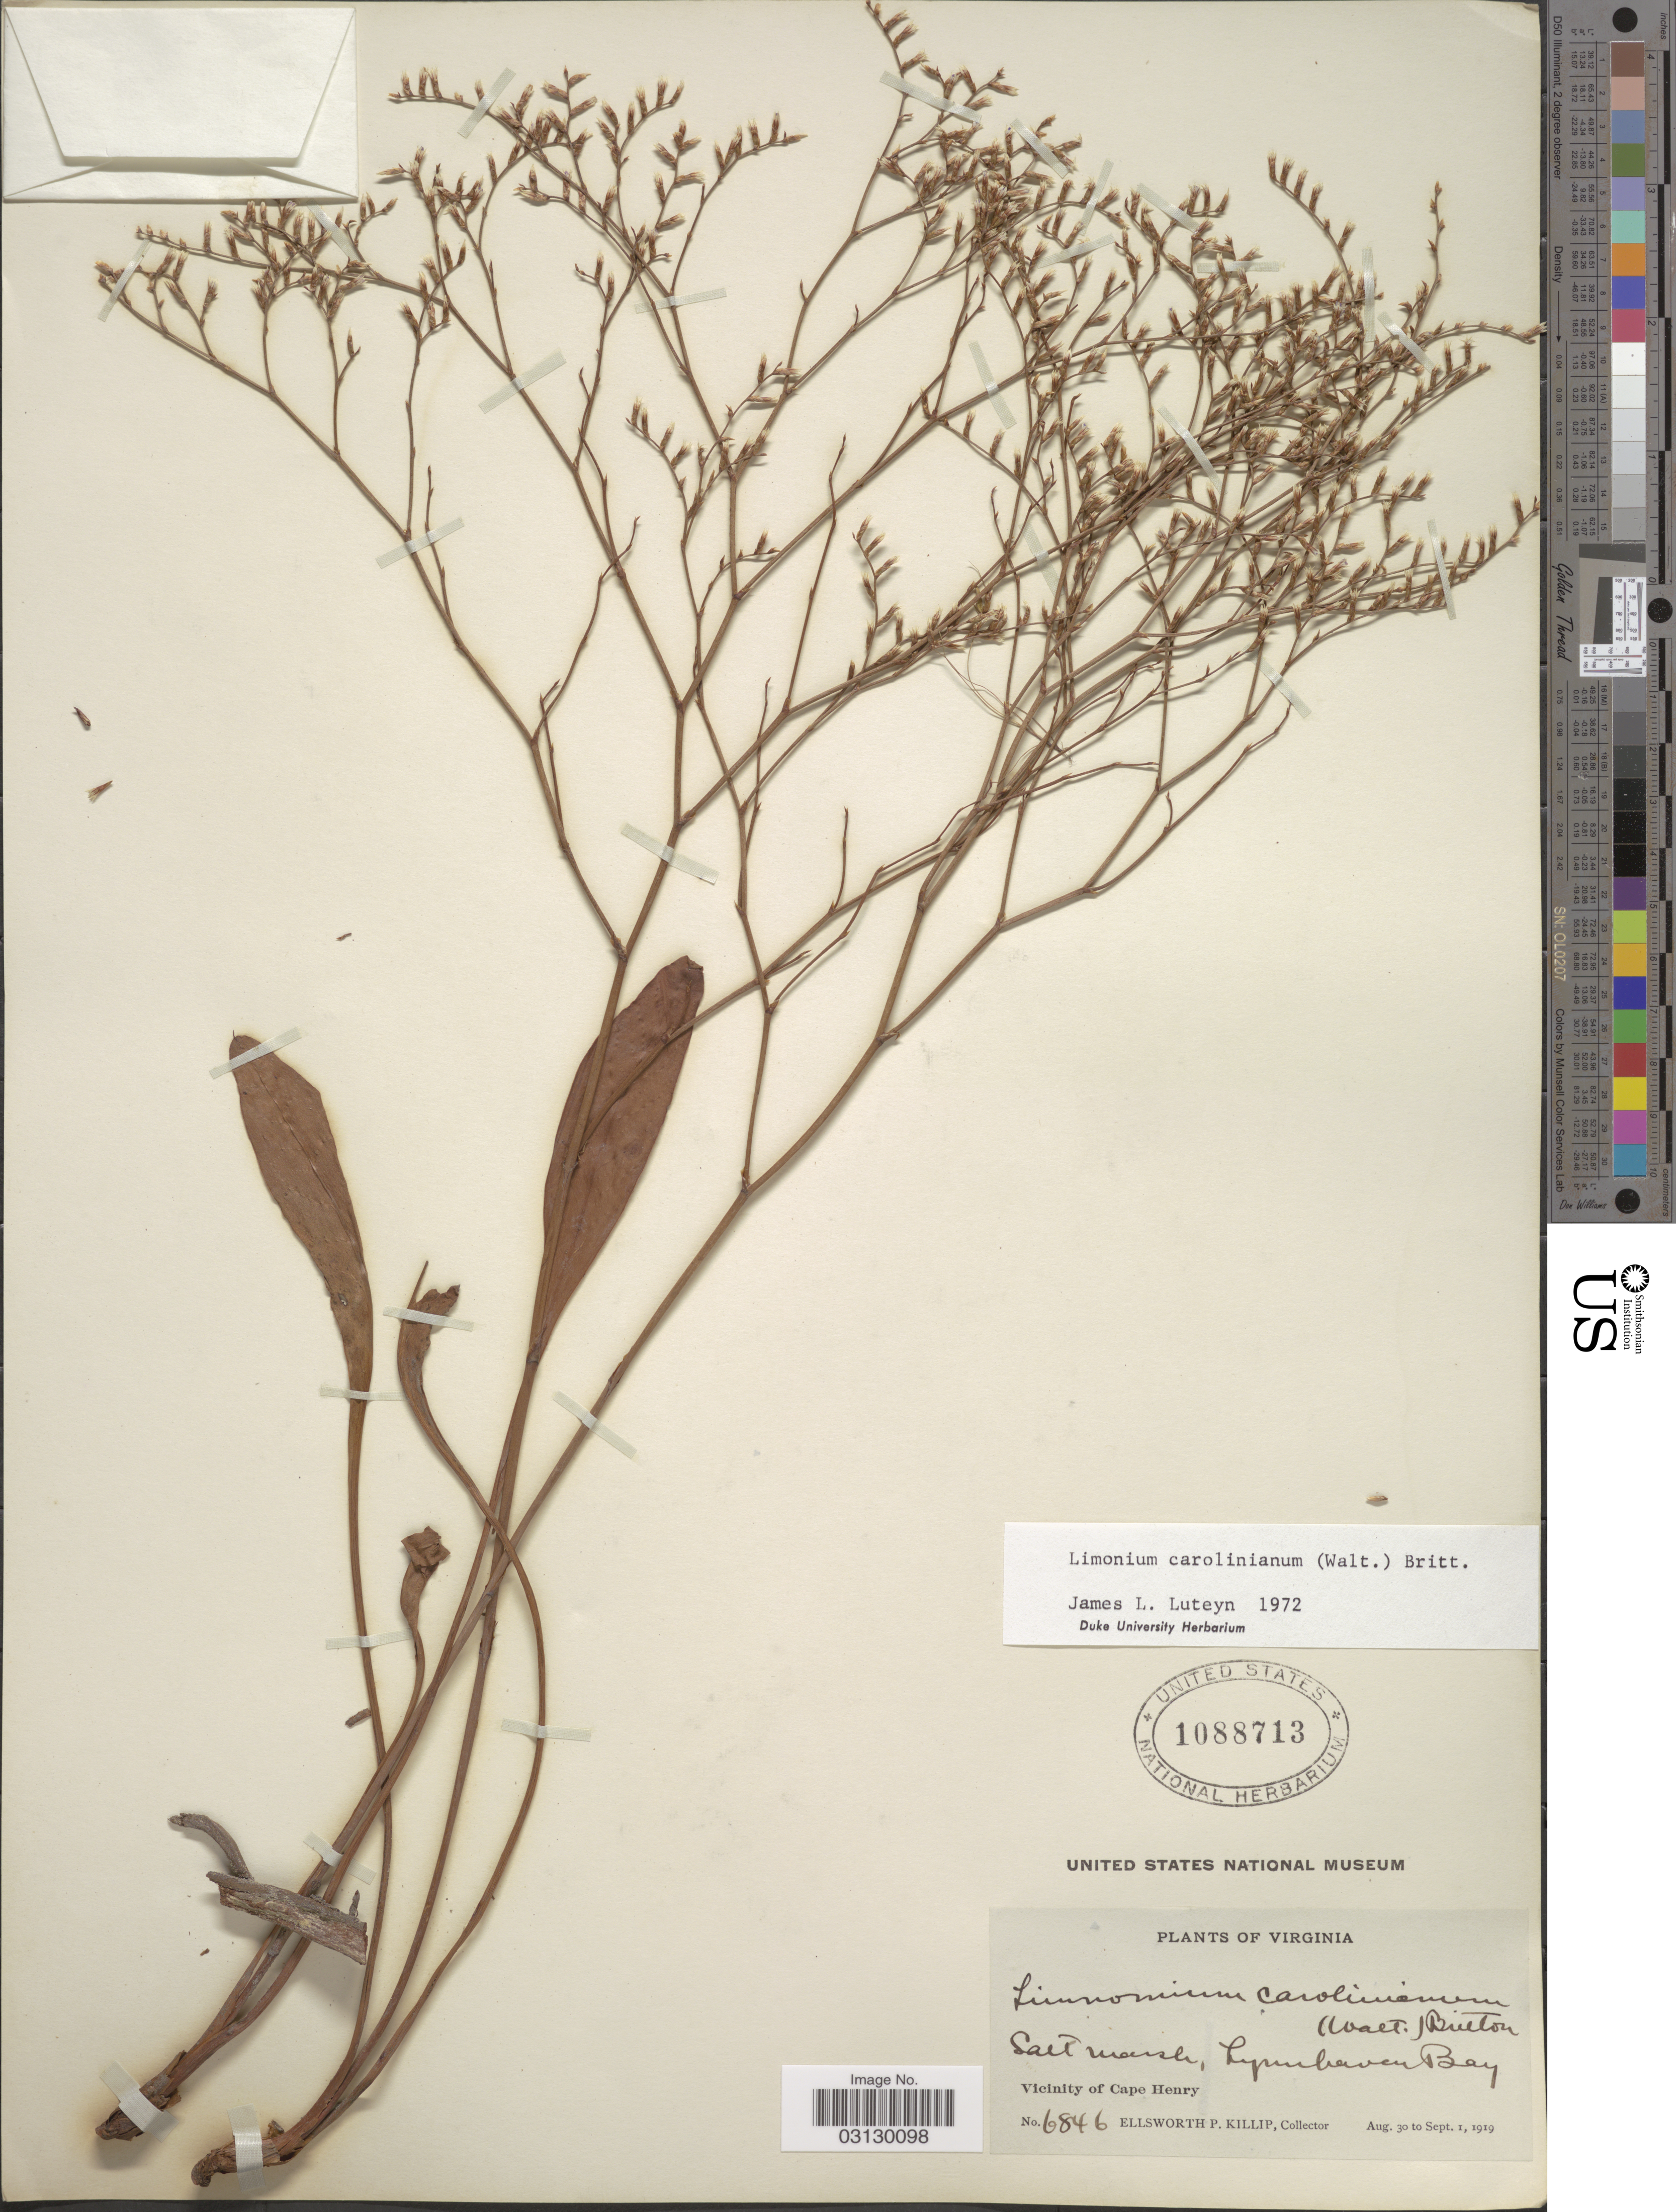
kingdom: Plantae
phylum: Tracheophyta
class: Magnoliopsida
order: Caryophyllales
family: Plumbaginaceae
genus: Limonium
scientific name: Limonium carolinianum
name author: (Walter) Britton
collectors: E. P. Killip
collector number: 6846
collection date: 1919-08-30/1919-09-01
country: United States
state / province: Virginia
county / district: City of Virginia Beach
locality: Salt marsh, Lynnhaven Bay. Vicinity of Cape Henry.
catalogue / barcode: US 1088713